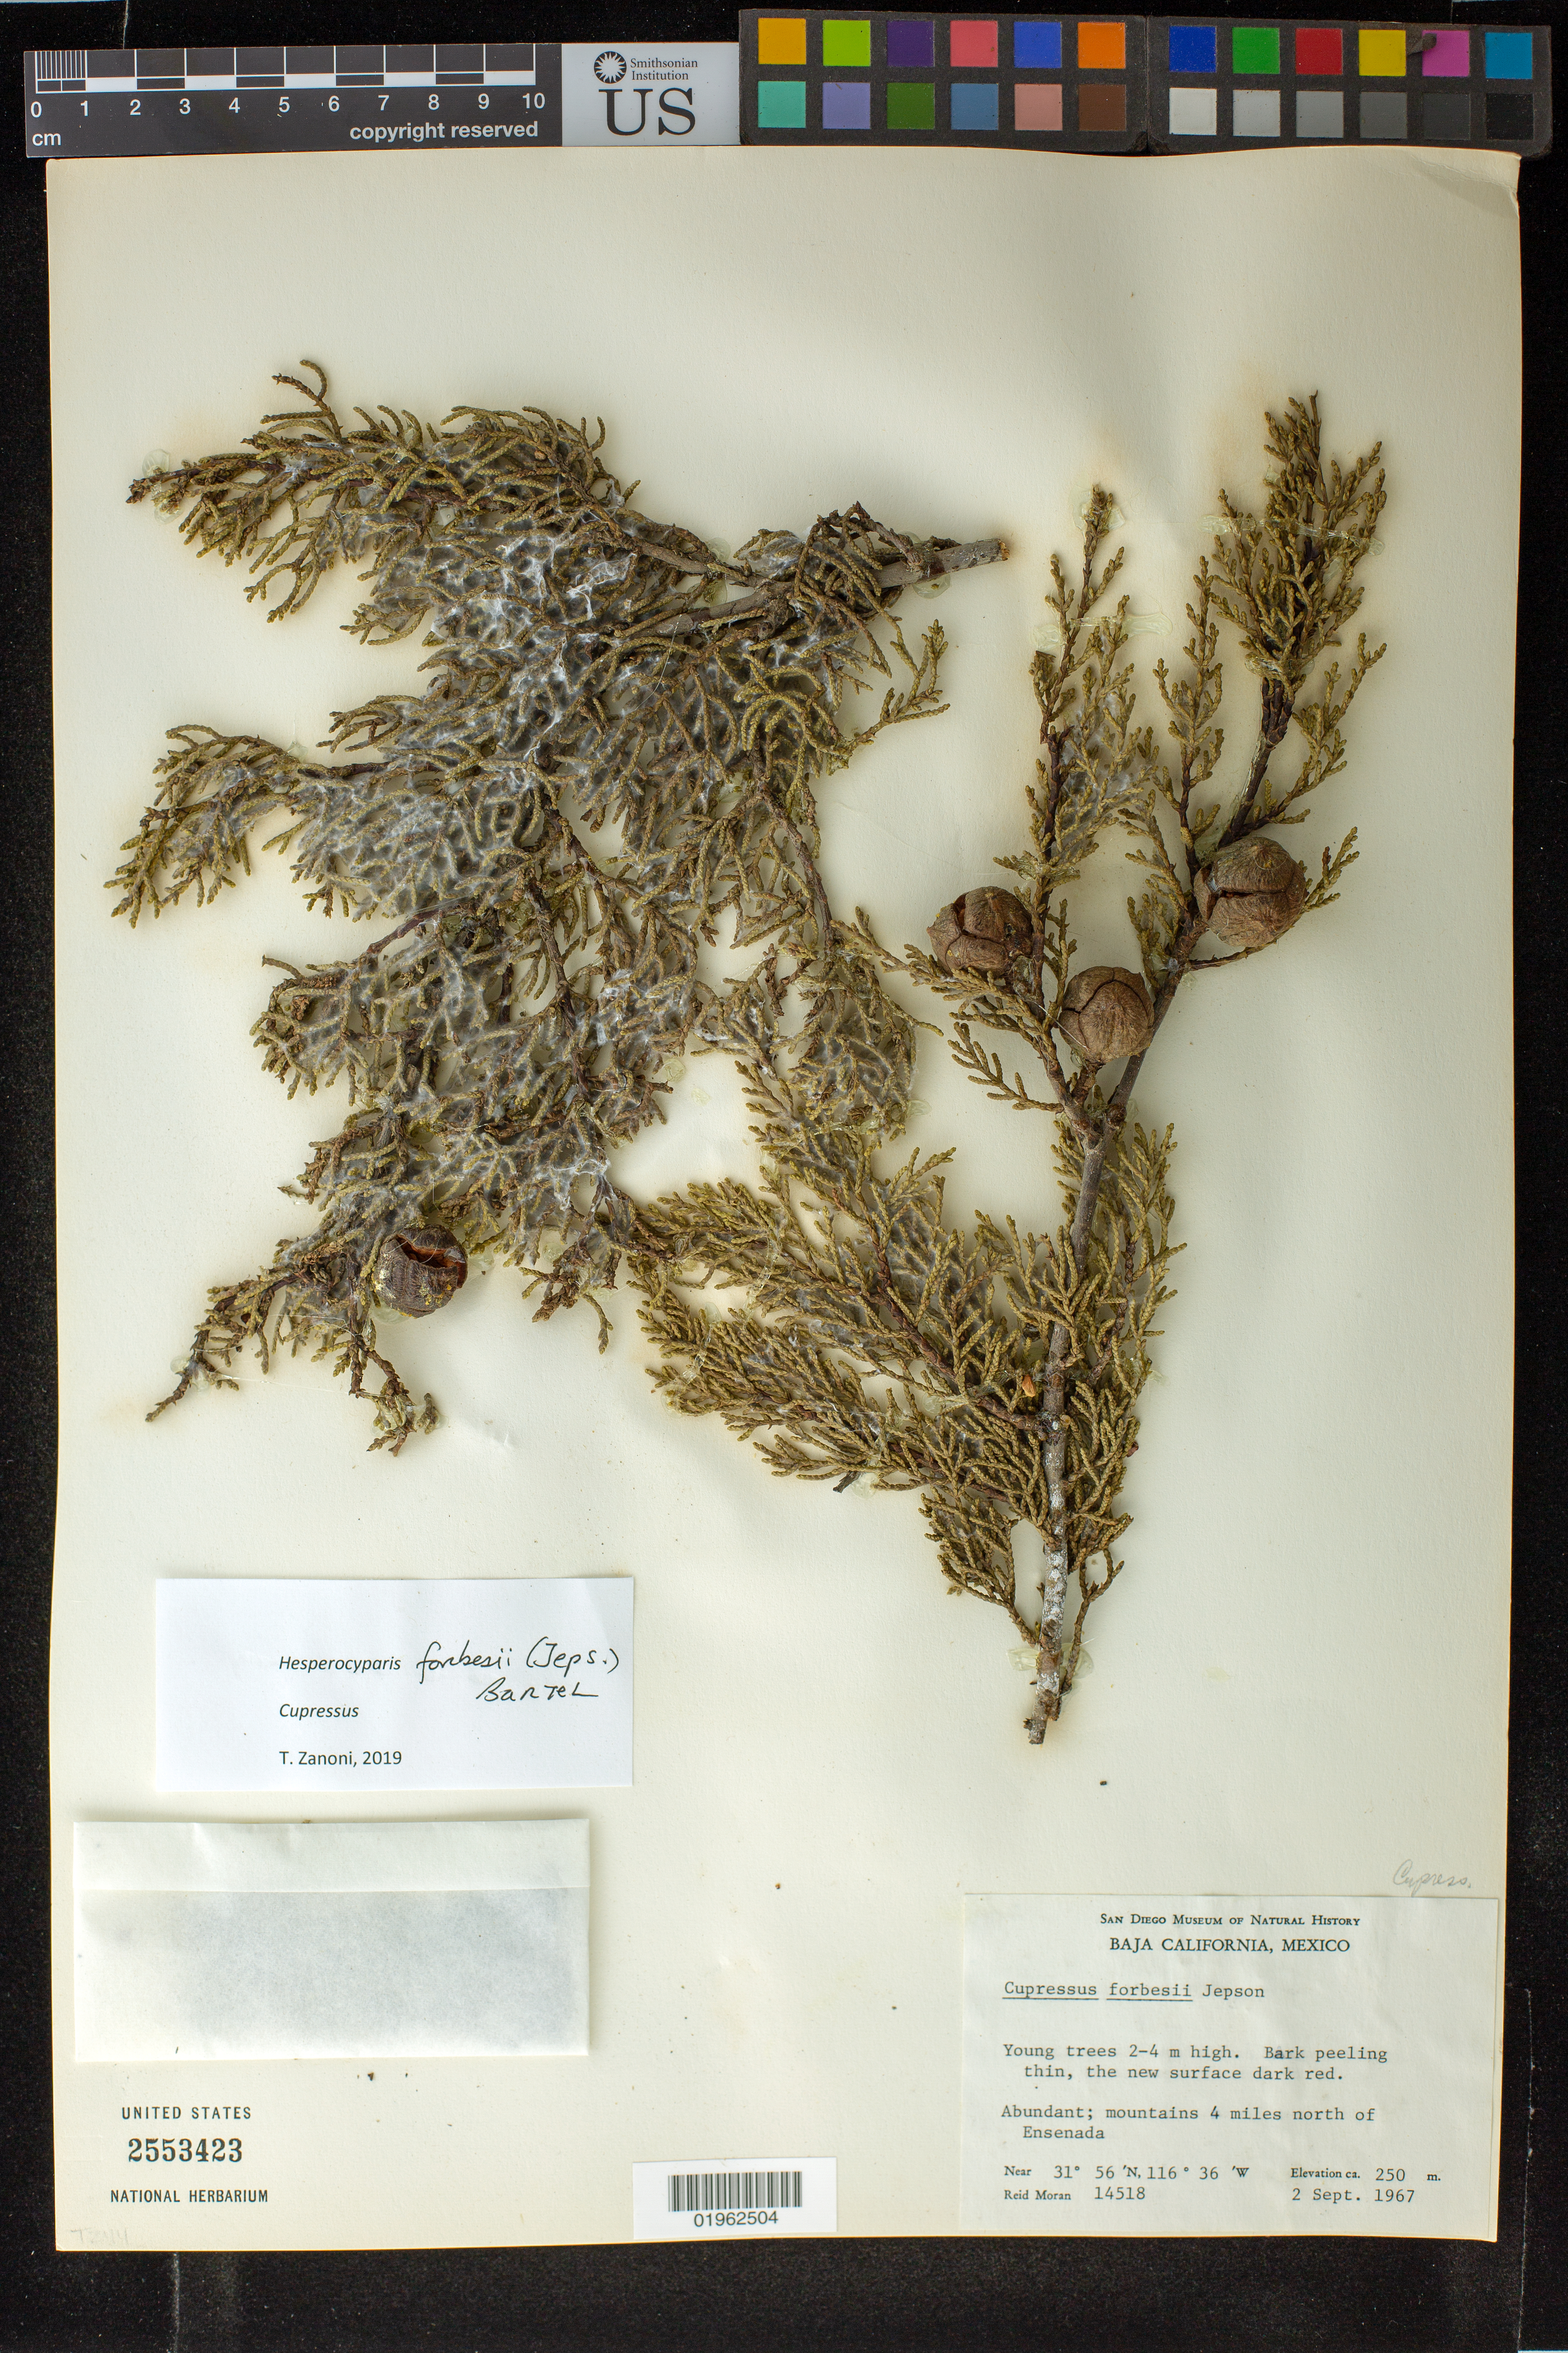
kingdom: Plantae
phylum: Tracheophyta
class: Pinopsida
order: Pinales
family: Cupressaceae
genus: Hesperocyparis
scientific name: Hesperocyparis forbesii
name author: (Jeps.) Bartel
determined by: Zanoni, T.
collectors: R. V. Moran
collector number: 14518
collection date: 1967-09-02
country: Mexico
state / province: Baja California Norte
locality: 4 miles north of Ensenada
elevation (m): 250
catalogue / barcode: US 2553423